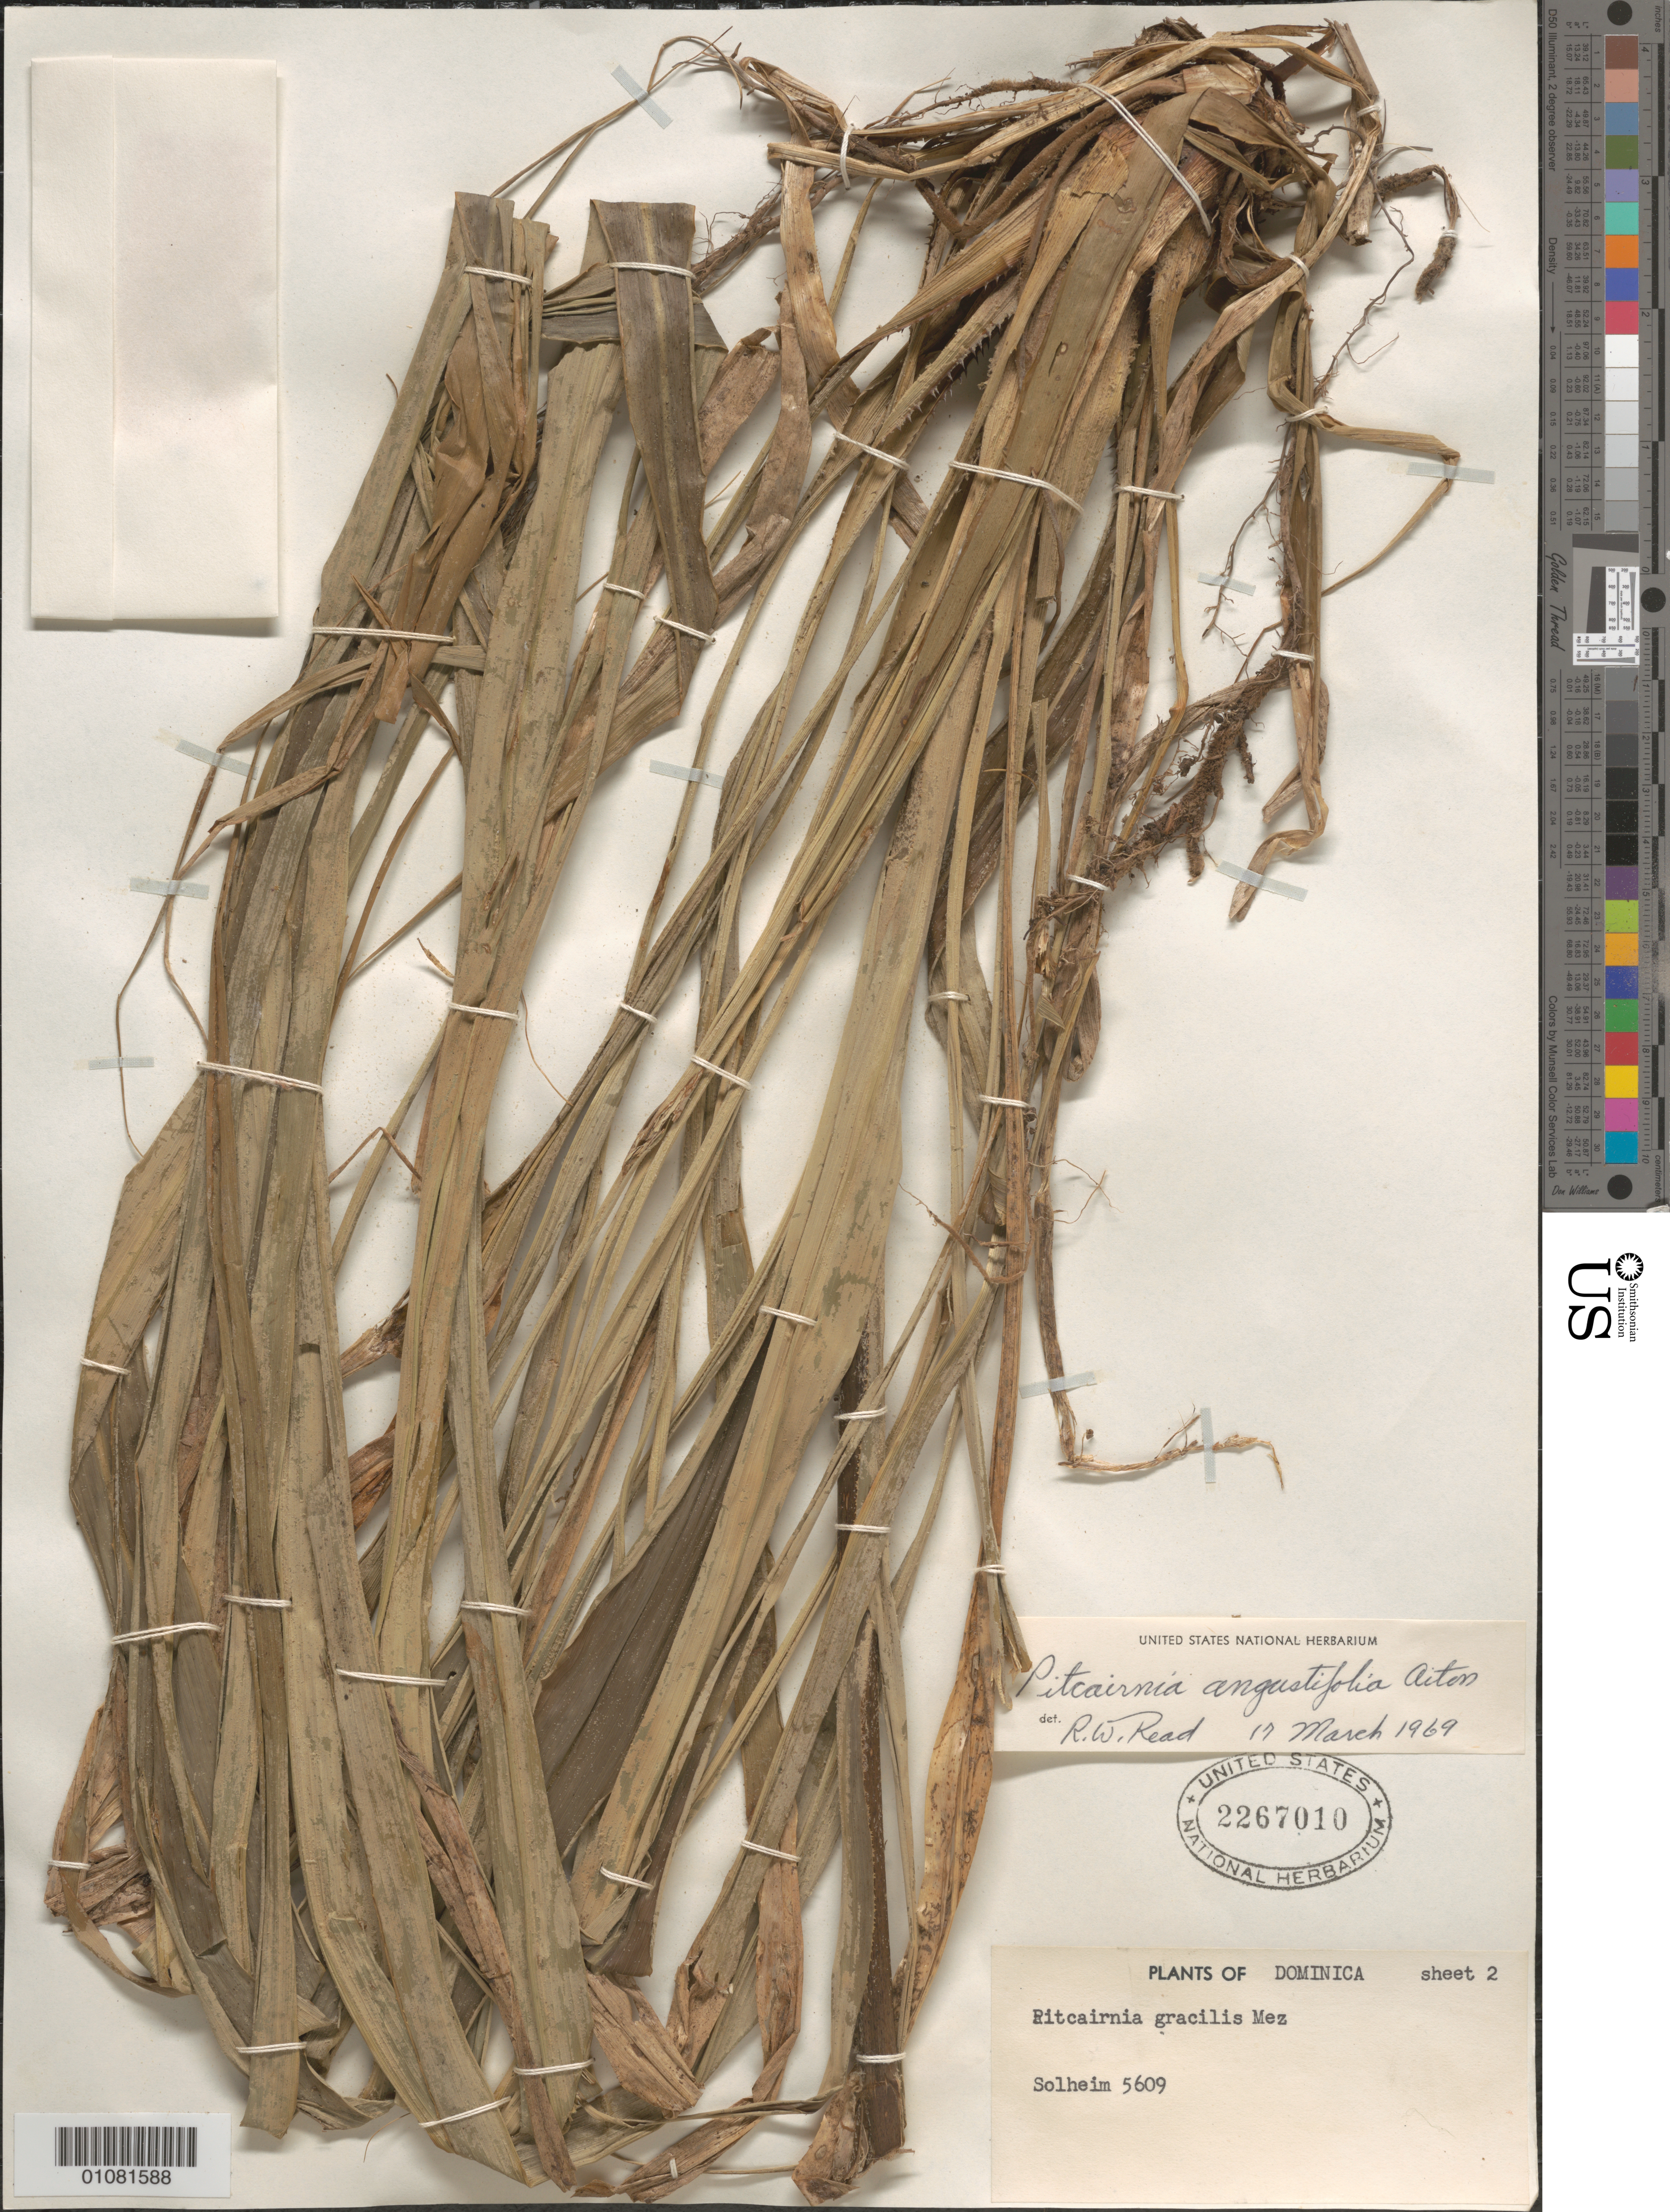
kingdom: Plantae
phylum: Tracheophyta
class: Liliopsida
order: Poales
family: Bromeliaceae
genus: Pitcairnia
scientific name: Pitcairnia angustifolia var. angustifolia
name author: Sol. ex Aiton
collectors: W. Solheim, S. Solheim & -. Ragnhild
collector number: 5609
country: Dominica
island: Dominica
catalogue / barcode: US 2267010